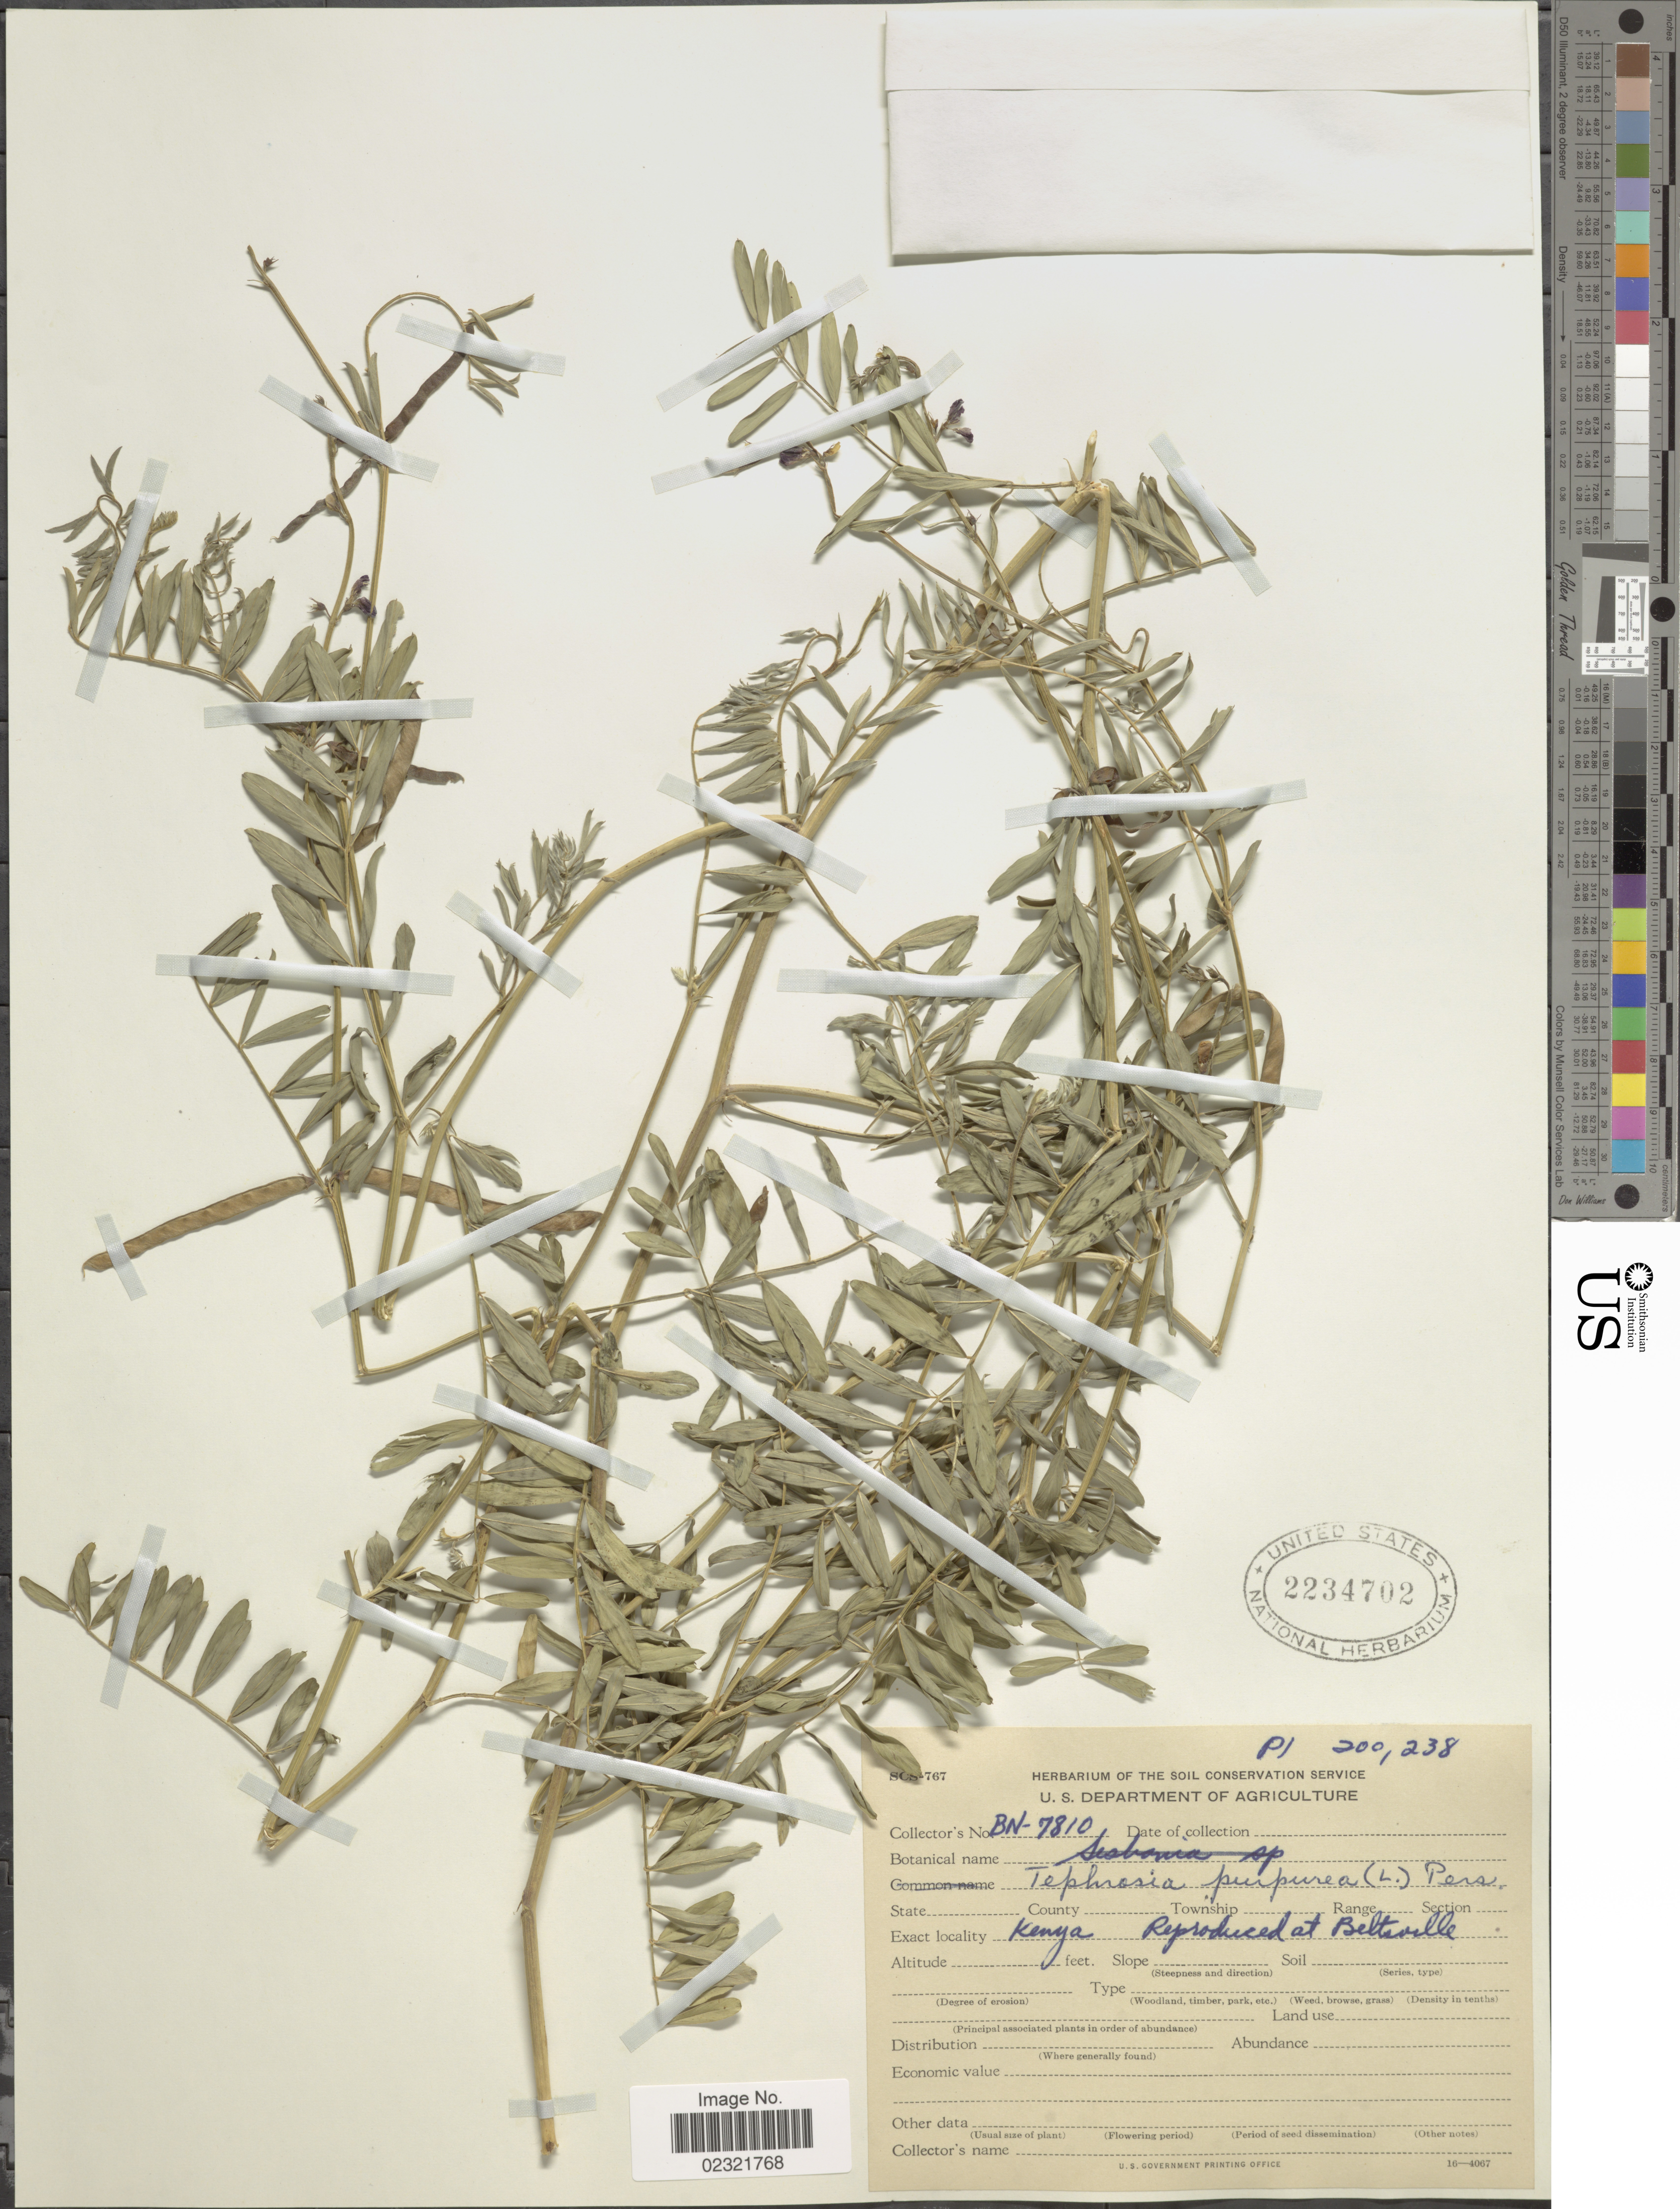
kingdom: Plantae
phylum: Tracheophyta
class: Magnoliopsida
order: Fabales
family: Fabaceae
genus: Tephrosia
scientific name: Tephrosia purpurea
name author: (L.) Pers.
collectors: Herbarium of the Soil Conservation Service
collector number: BN-7810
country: Kenya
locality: Reproduced at Beltsville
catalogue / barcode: US 2234702